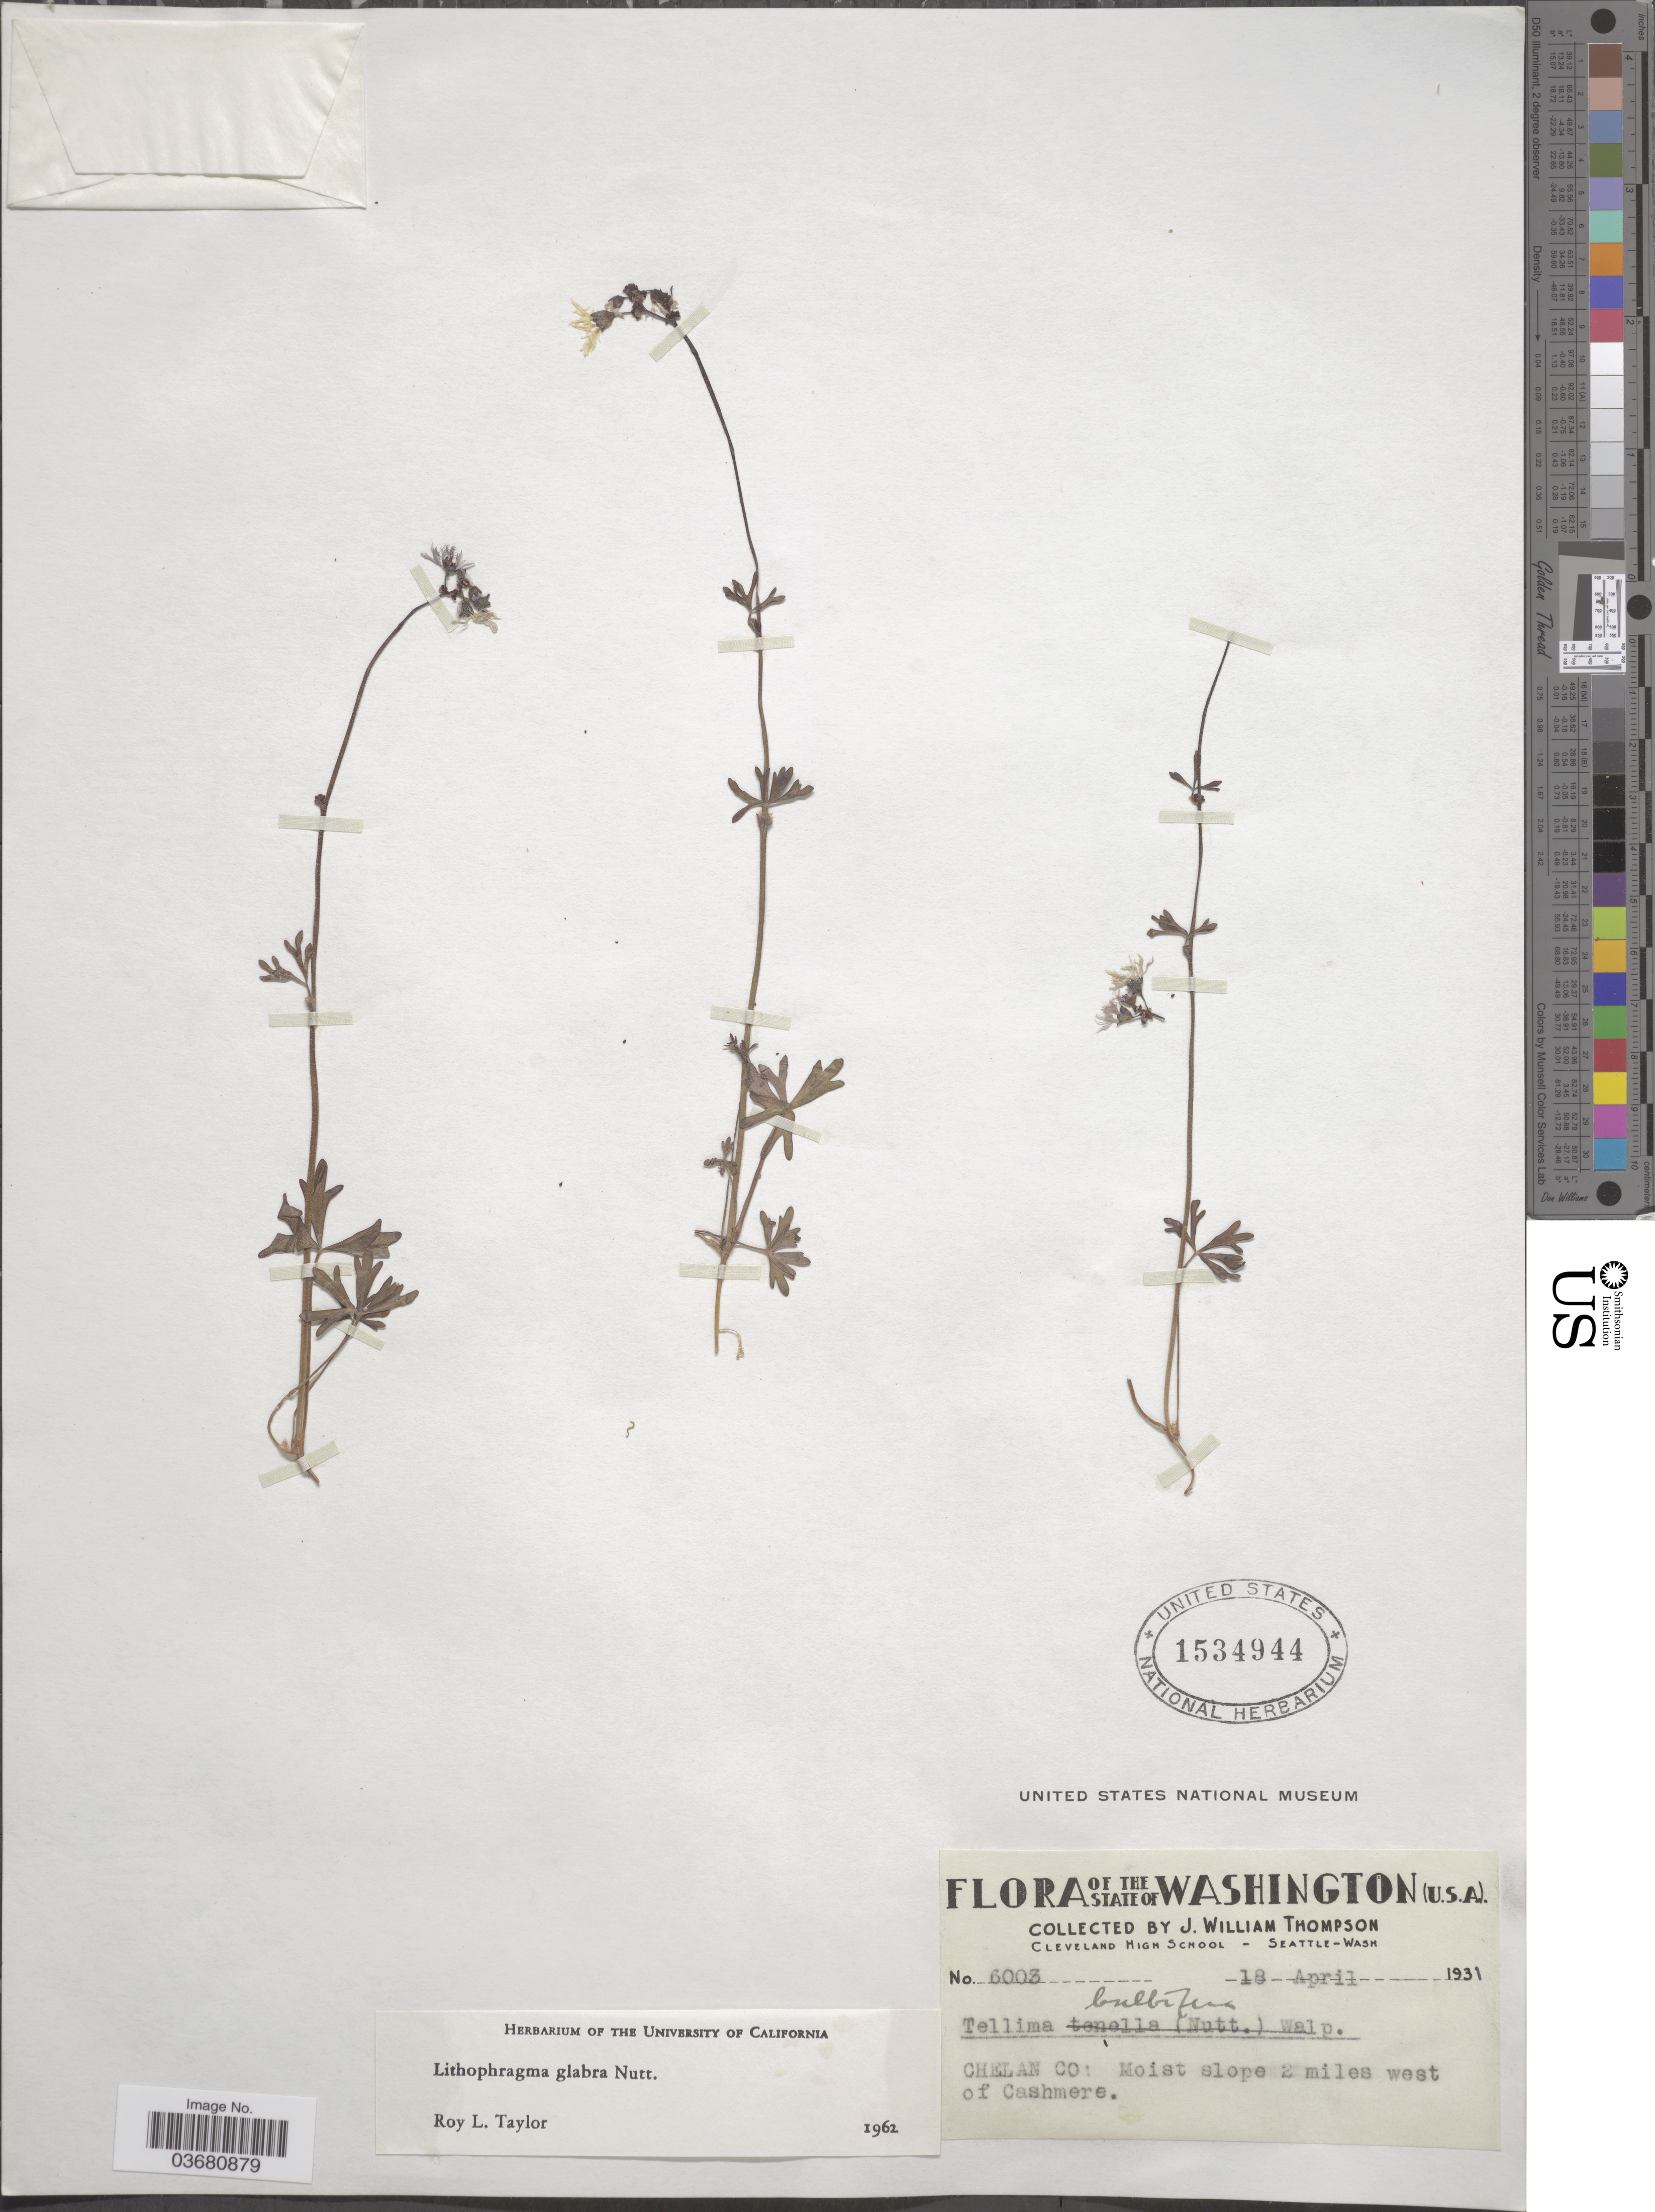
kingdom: Plantae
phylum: Tracheophyta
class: Magnoliopsida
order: Saxifragales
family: Saxifragaceae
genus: Lithophragma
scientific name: Lithophragma glabrum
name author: Nutt.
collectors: J. W. Thompson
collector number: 6003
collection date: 1931-04-18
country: United States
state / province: Washington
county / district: Chelan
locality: Chelan Co: Moist slope 2 miles west of Cashmere.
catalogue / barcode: US 1534944